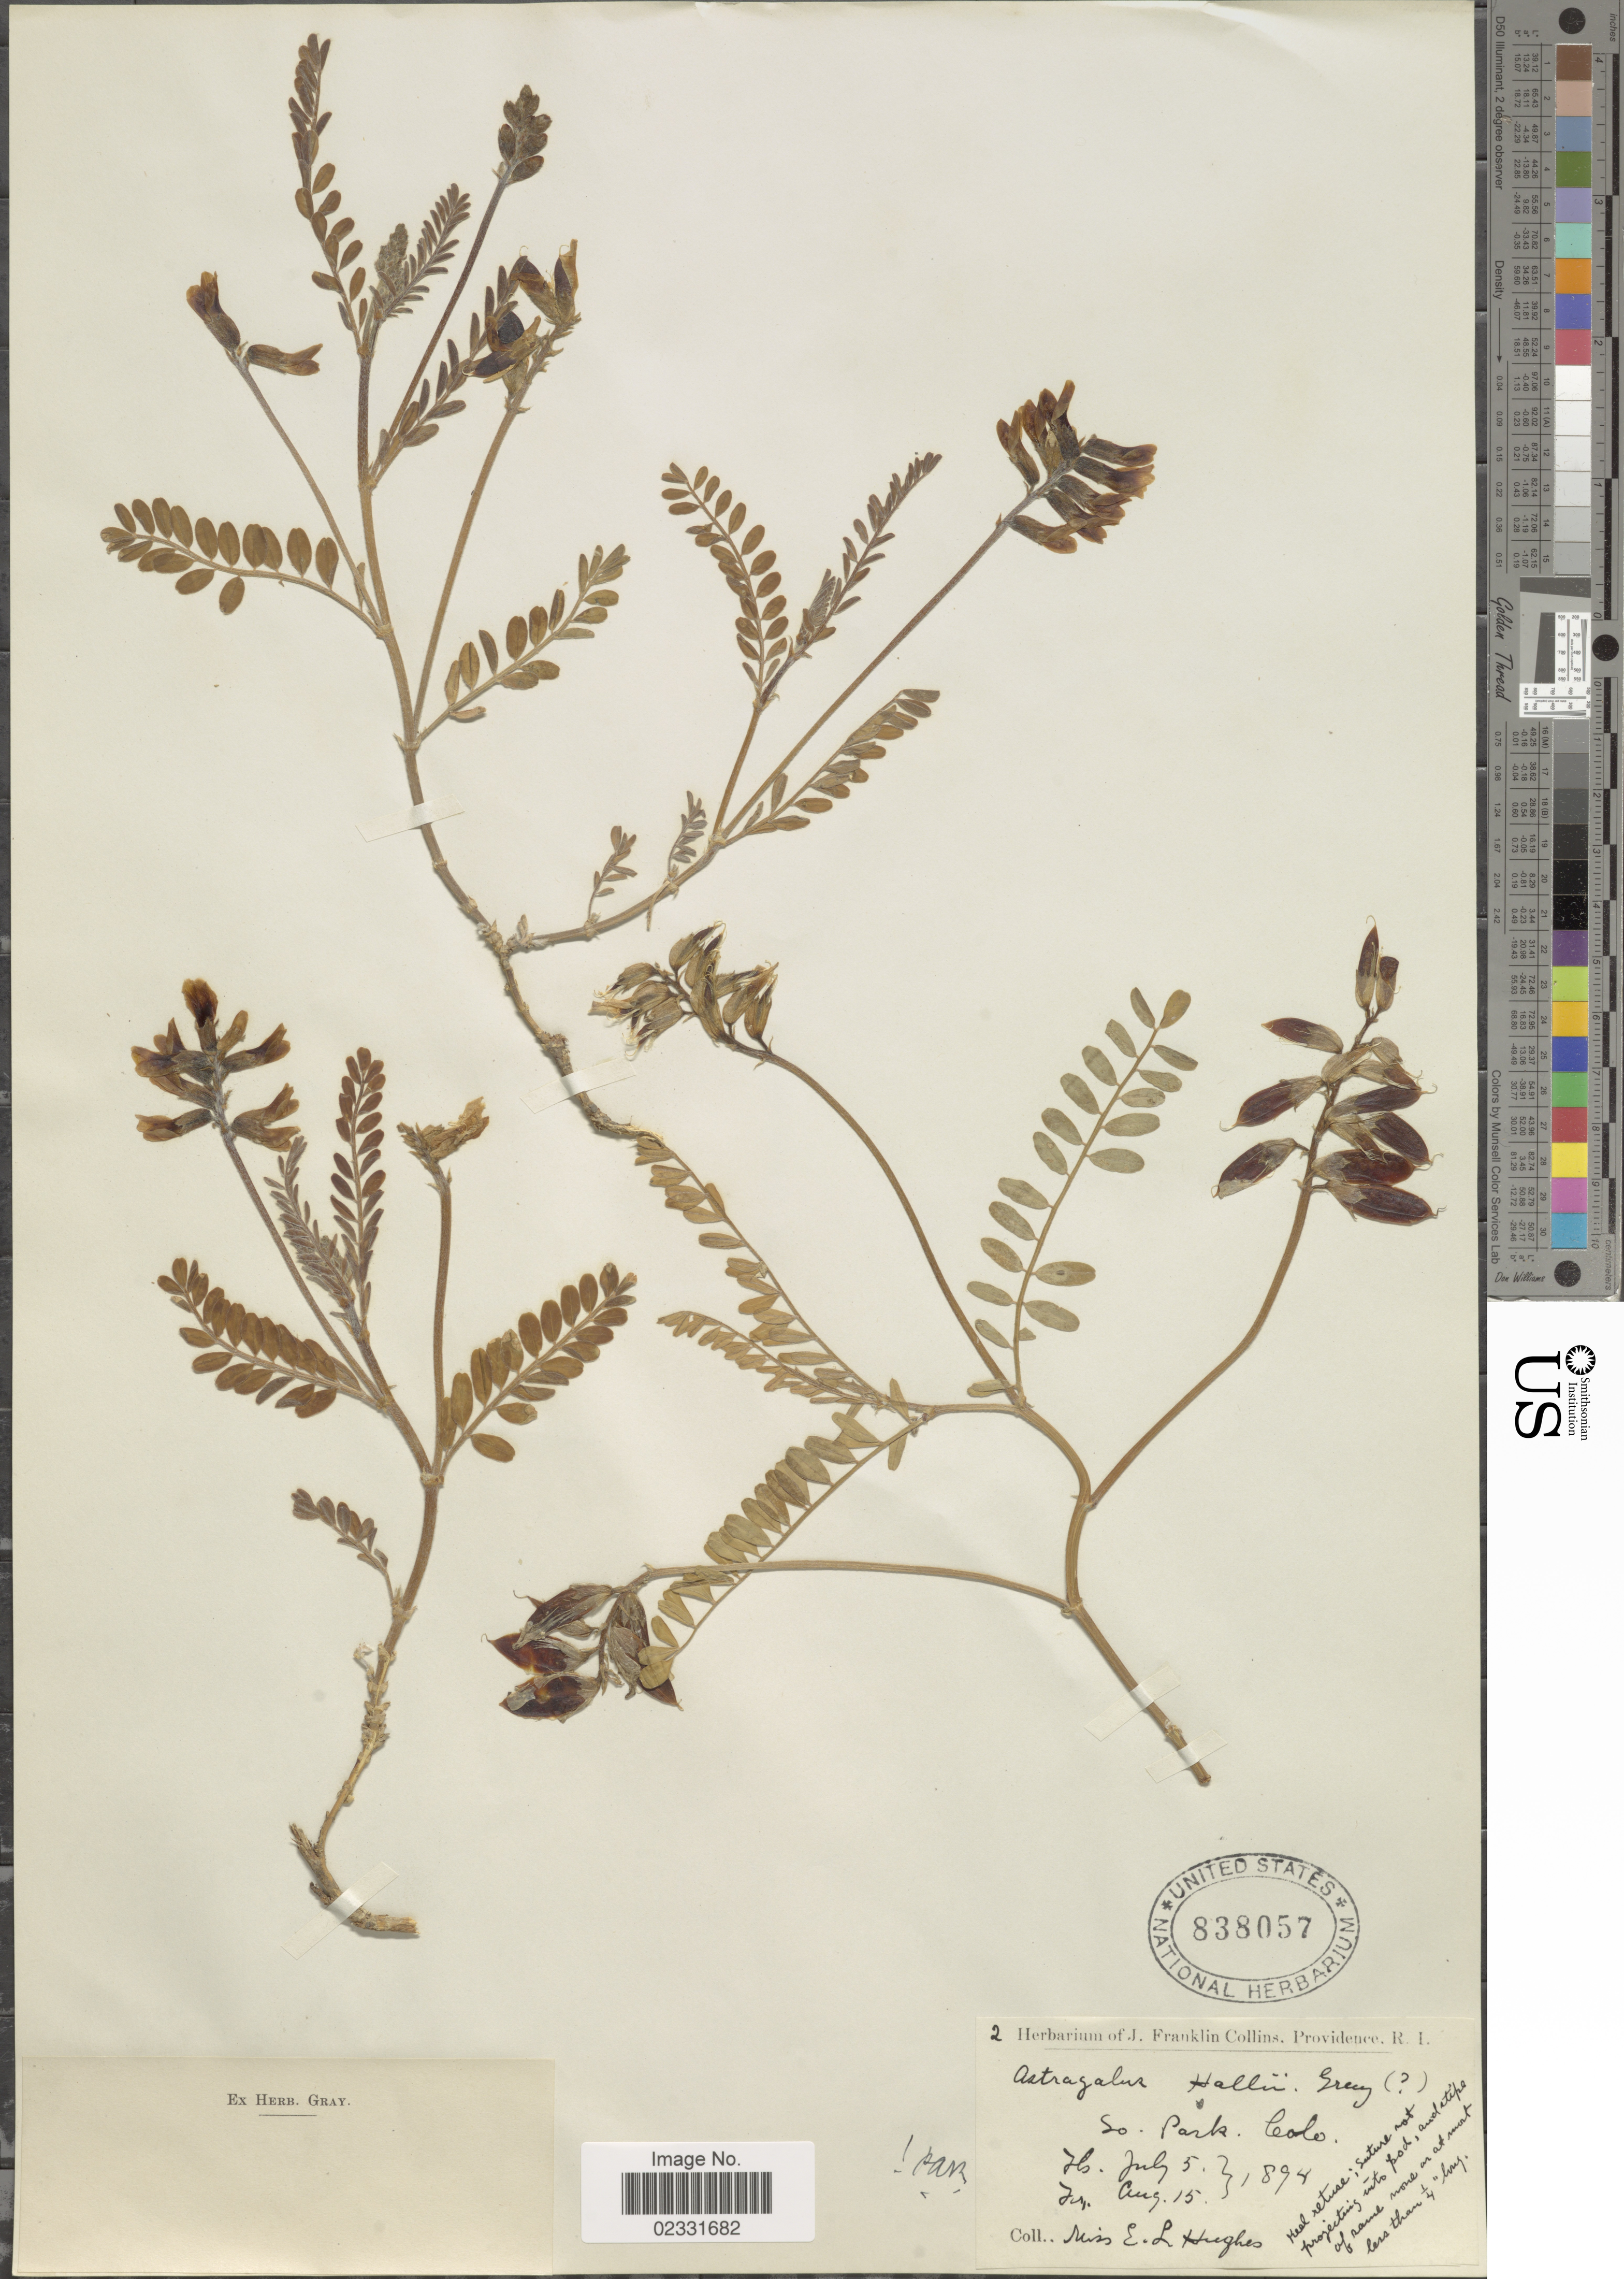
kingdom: Plantae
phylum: Tracheophyta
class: Magnoliopsida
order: Fabales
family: Fabaceae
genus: Astragalus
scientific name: Astragalus hallii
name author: A. Gray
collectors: E. Hughes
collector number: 2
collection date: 1894-07-05/1894-08-15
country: United States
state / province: Colorado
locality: So. Park.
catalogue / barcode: US 838057